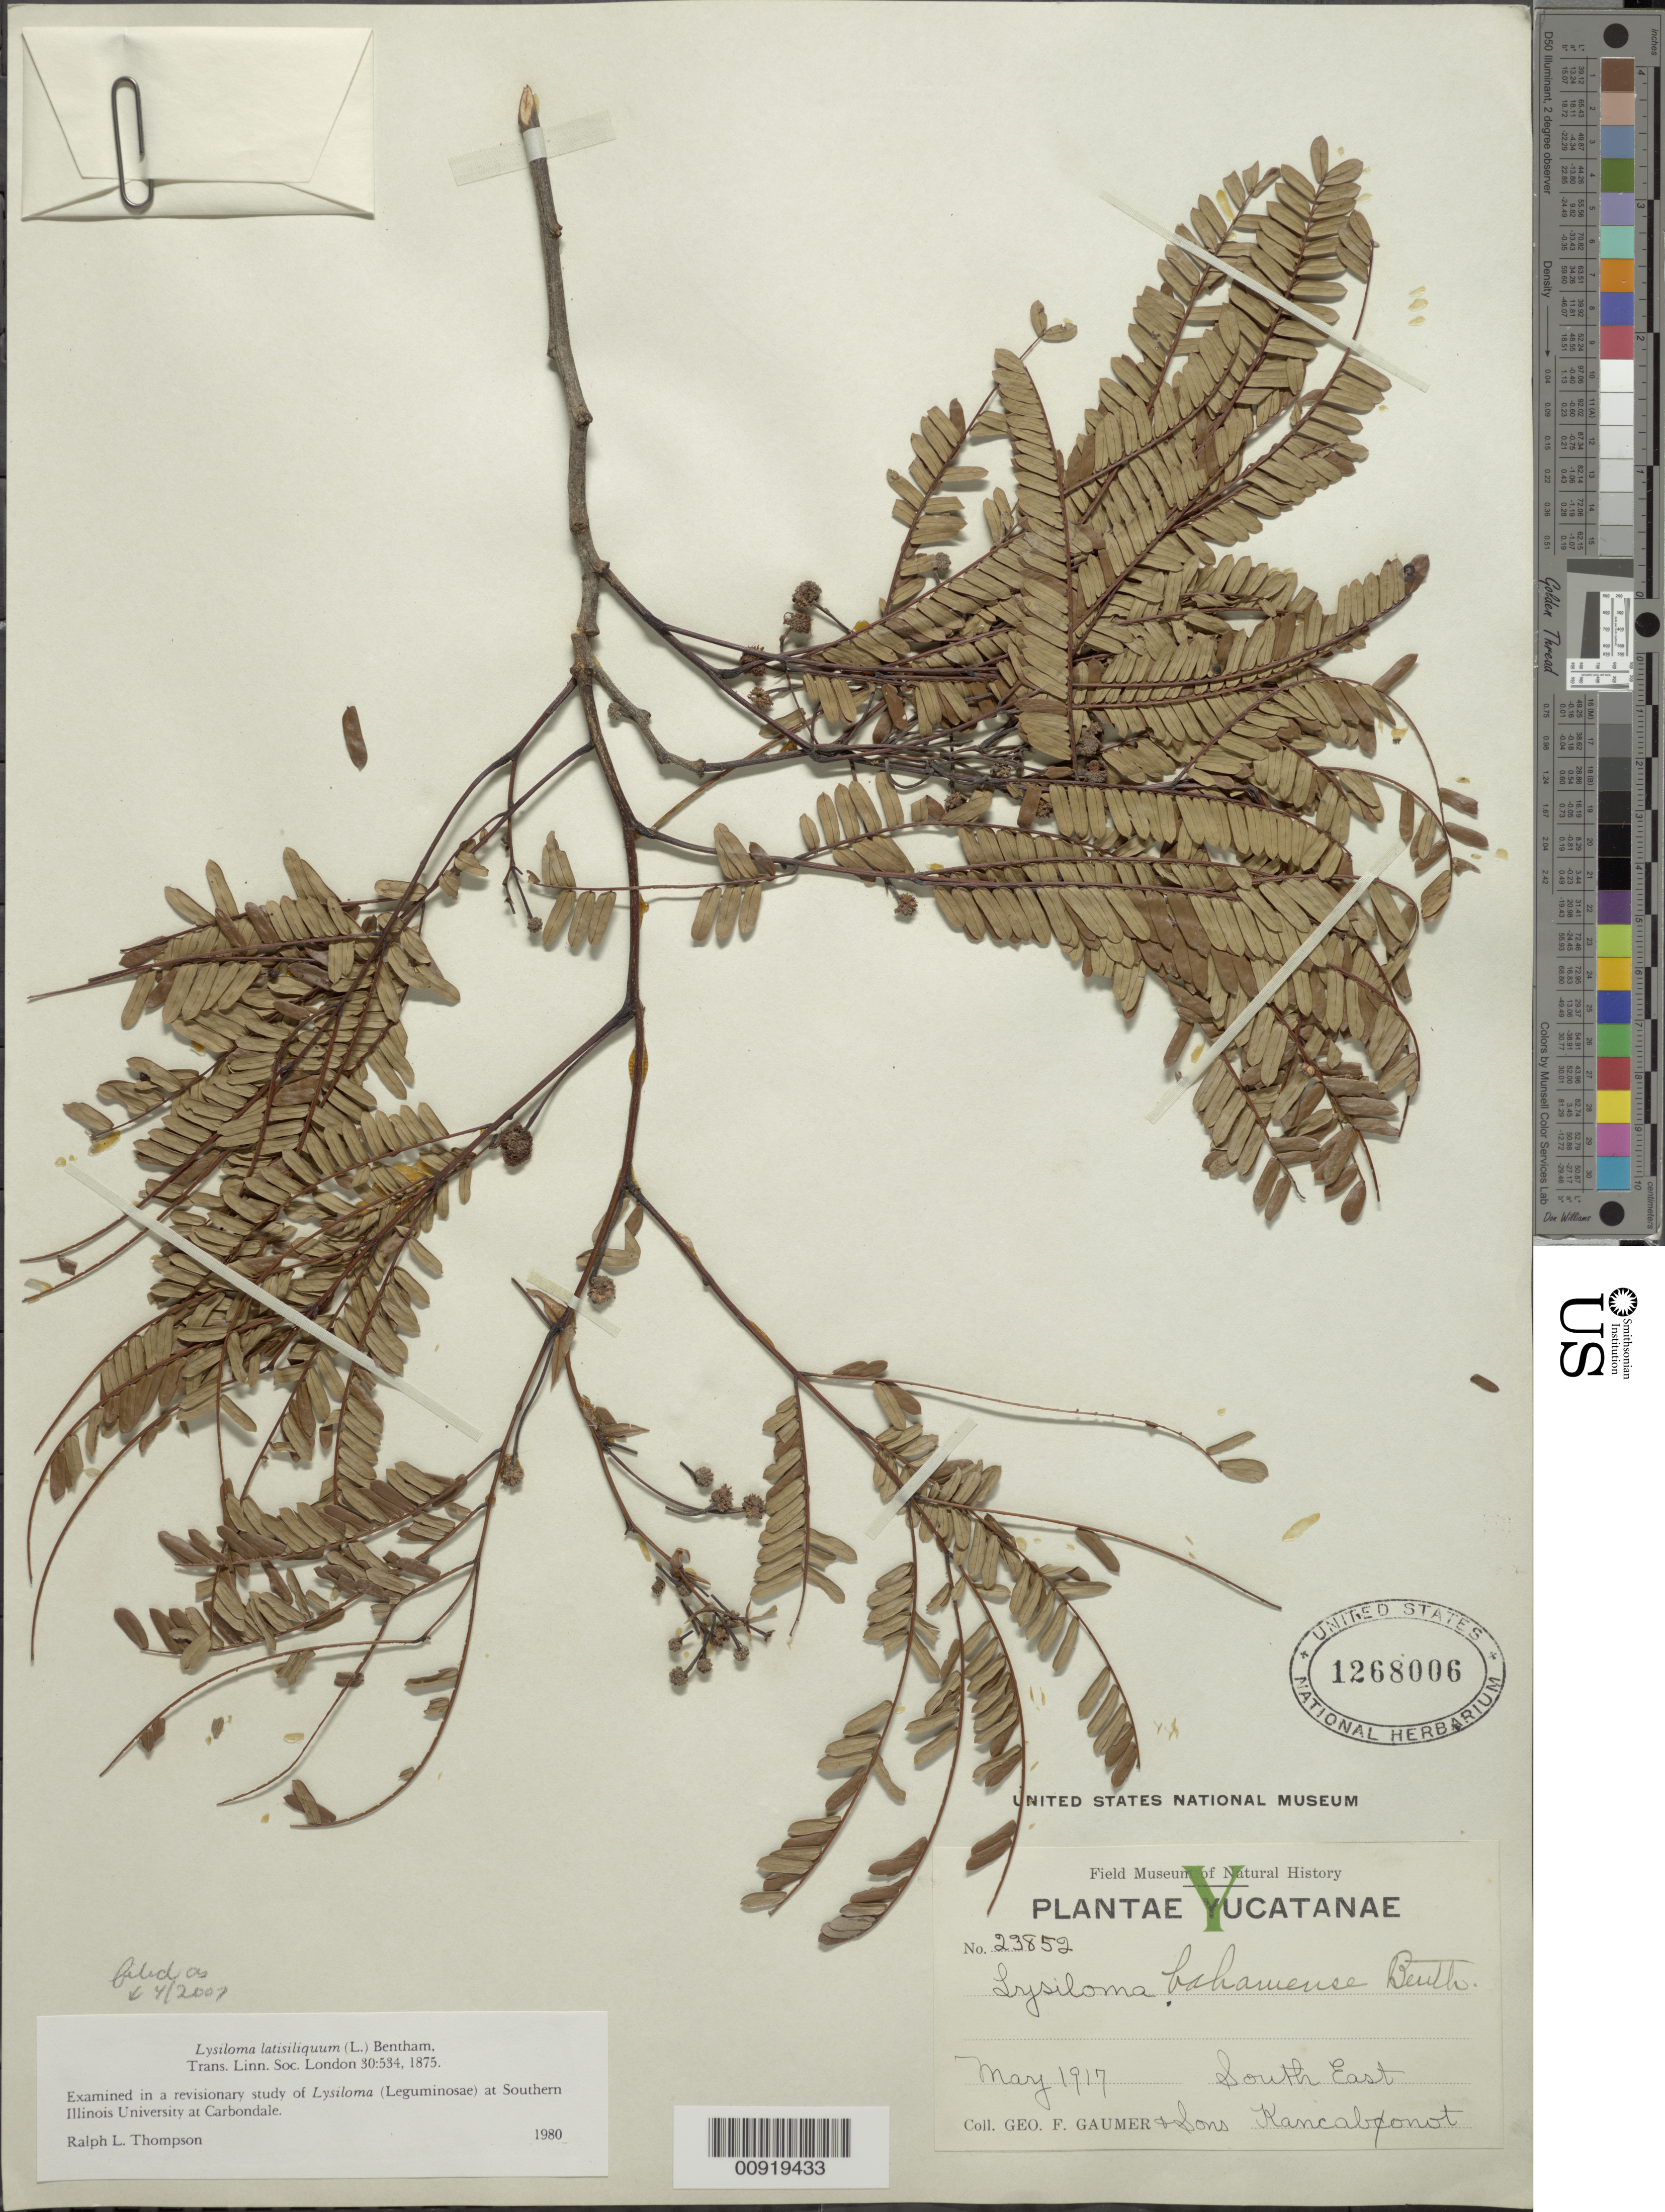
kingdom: Plantae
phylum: Tracheophyta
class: Magnoliopsida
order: Fabales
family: Fabaceae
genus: Lysiloma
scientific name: Lysiloma latisiliquum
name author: (L.) Benth.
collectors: G. F. Gaumer & et al.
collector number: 23852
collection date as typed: May 1917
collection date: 1917-05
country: Mexico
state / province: Yucatán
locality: South East Kancabonot.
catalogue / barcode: US 1268006